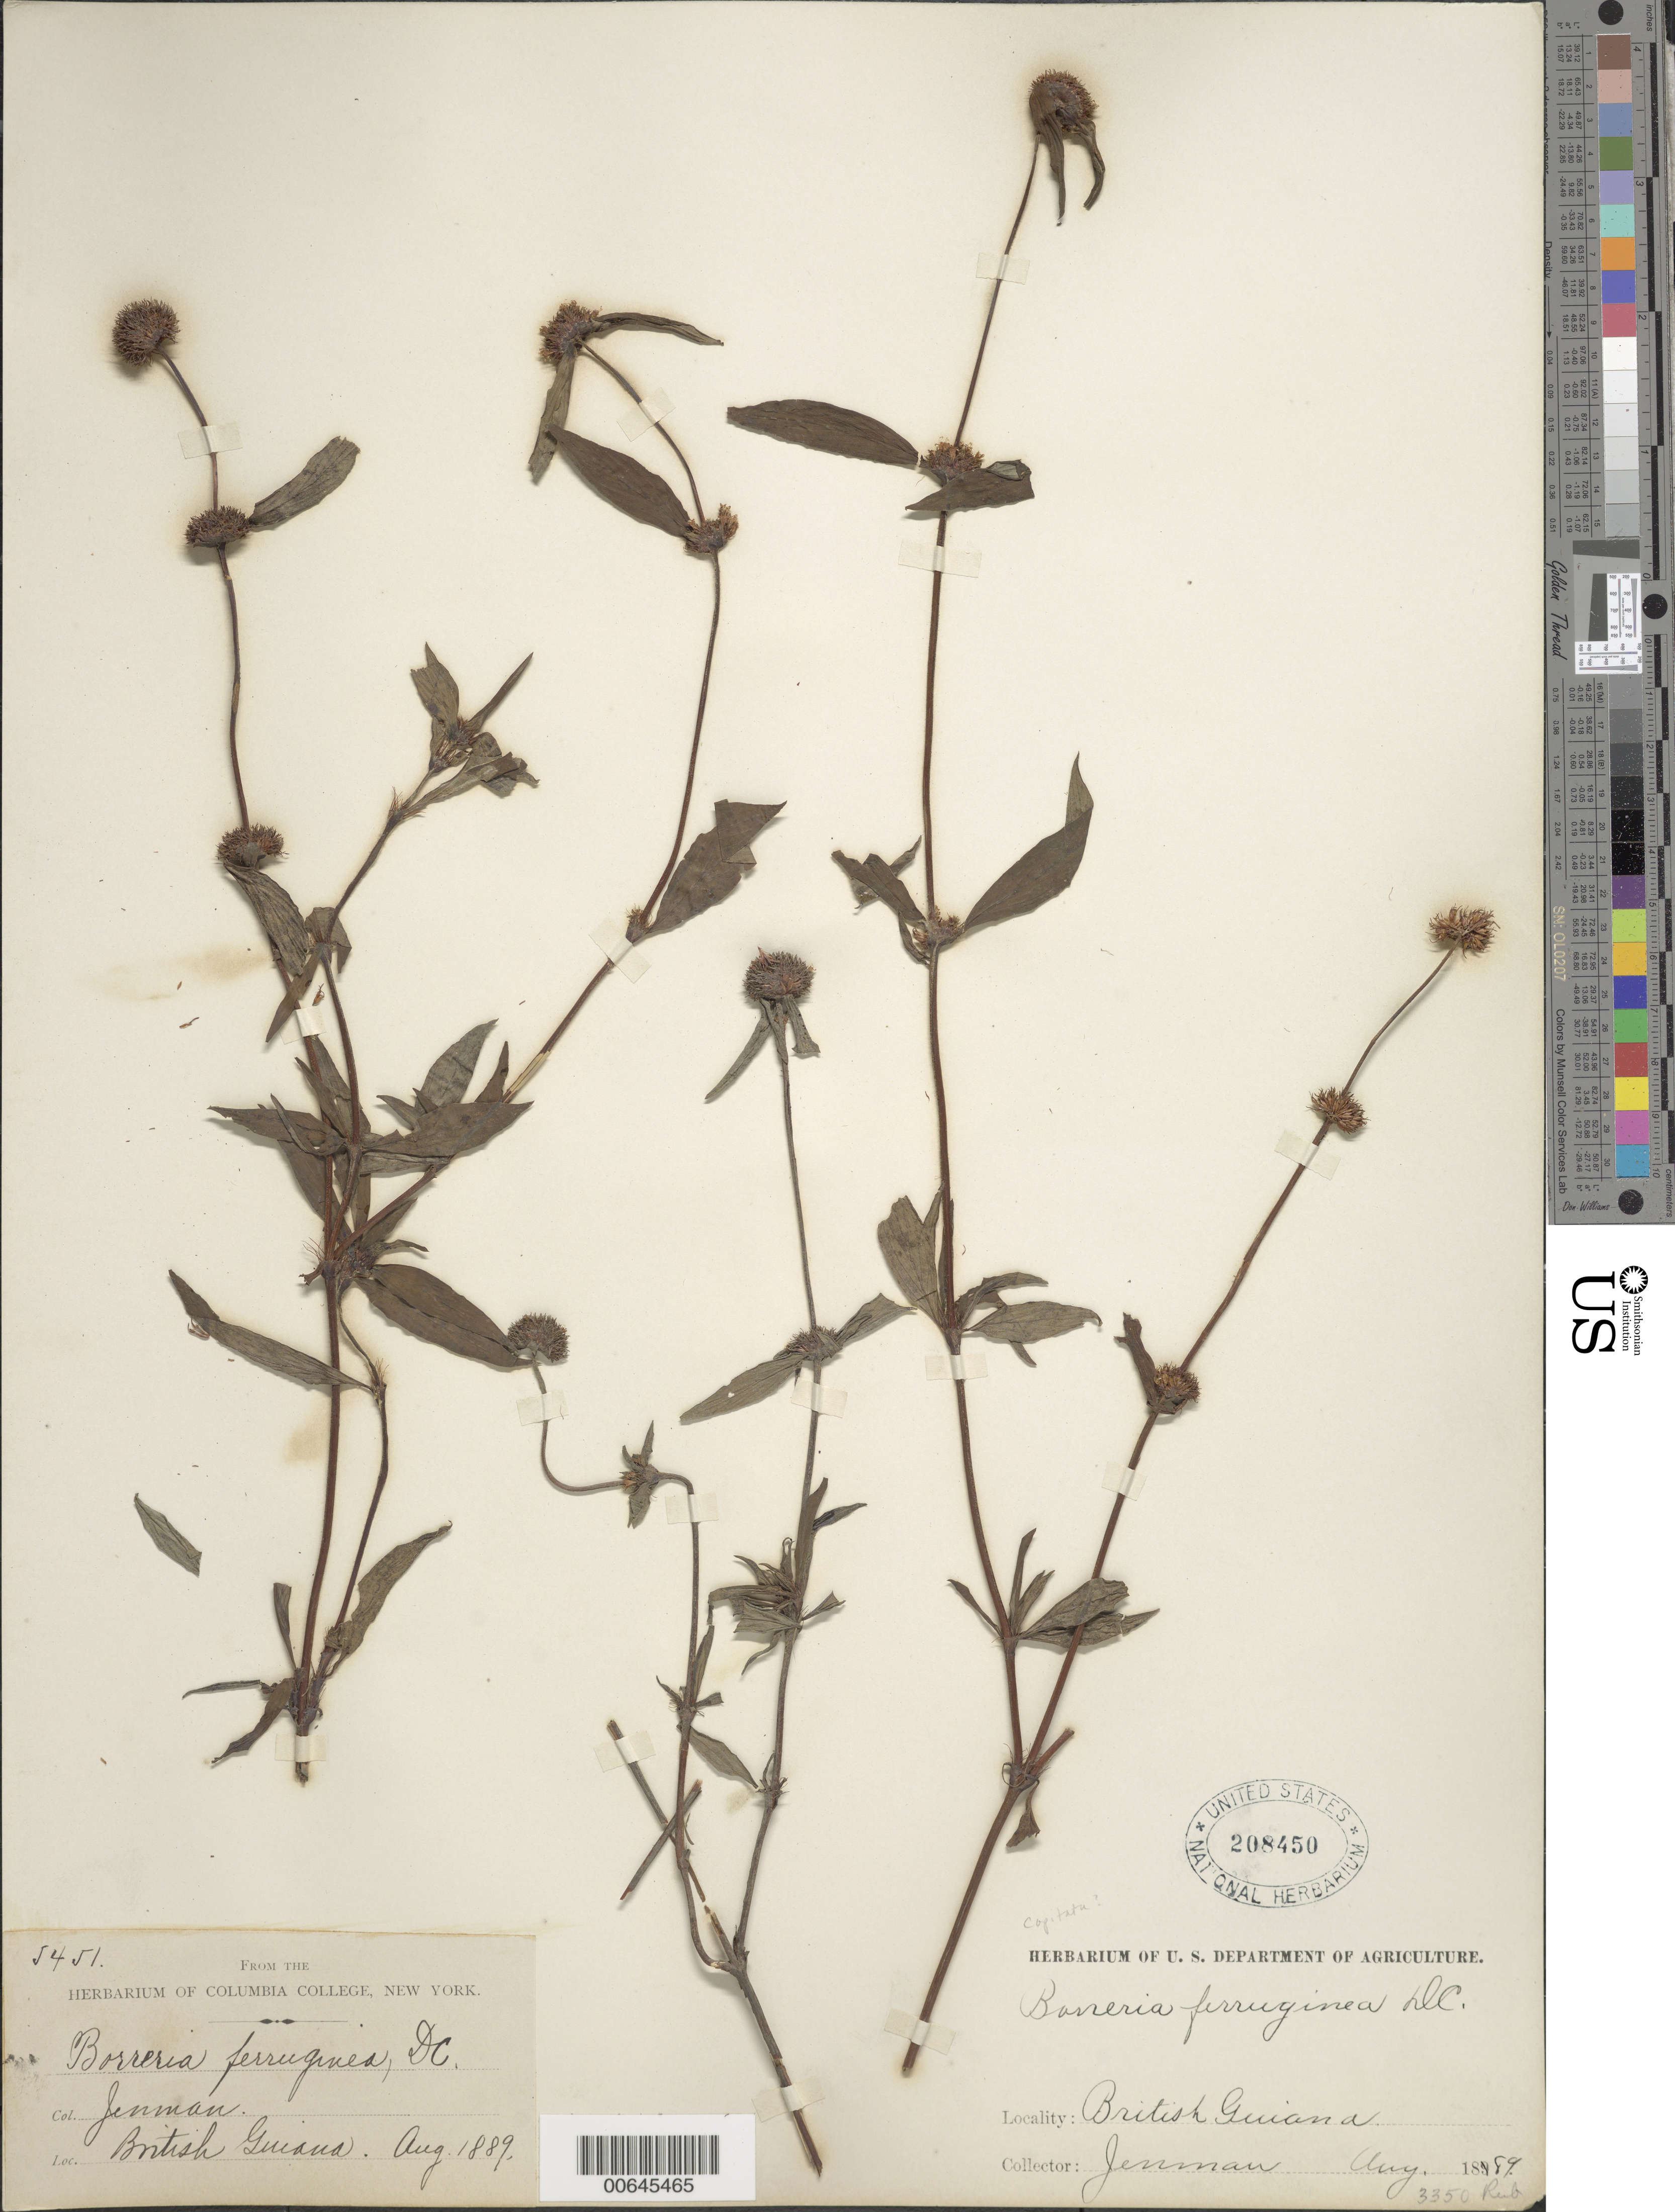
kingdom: Plantae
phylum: Tracheophyta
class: Magnoliopsida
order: Gentianales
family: Rubiaceae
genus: Borreria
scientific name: Borreria capitata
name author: (Ruiz & Pav.) DC.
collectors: -. Jenman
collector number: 5451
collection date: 1889-08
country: Guyana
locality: British Guiana.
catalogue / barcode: US 208450